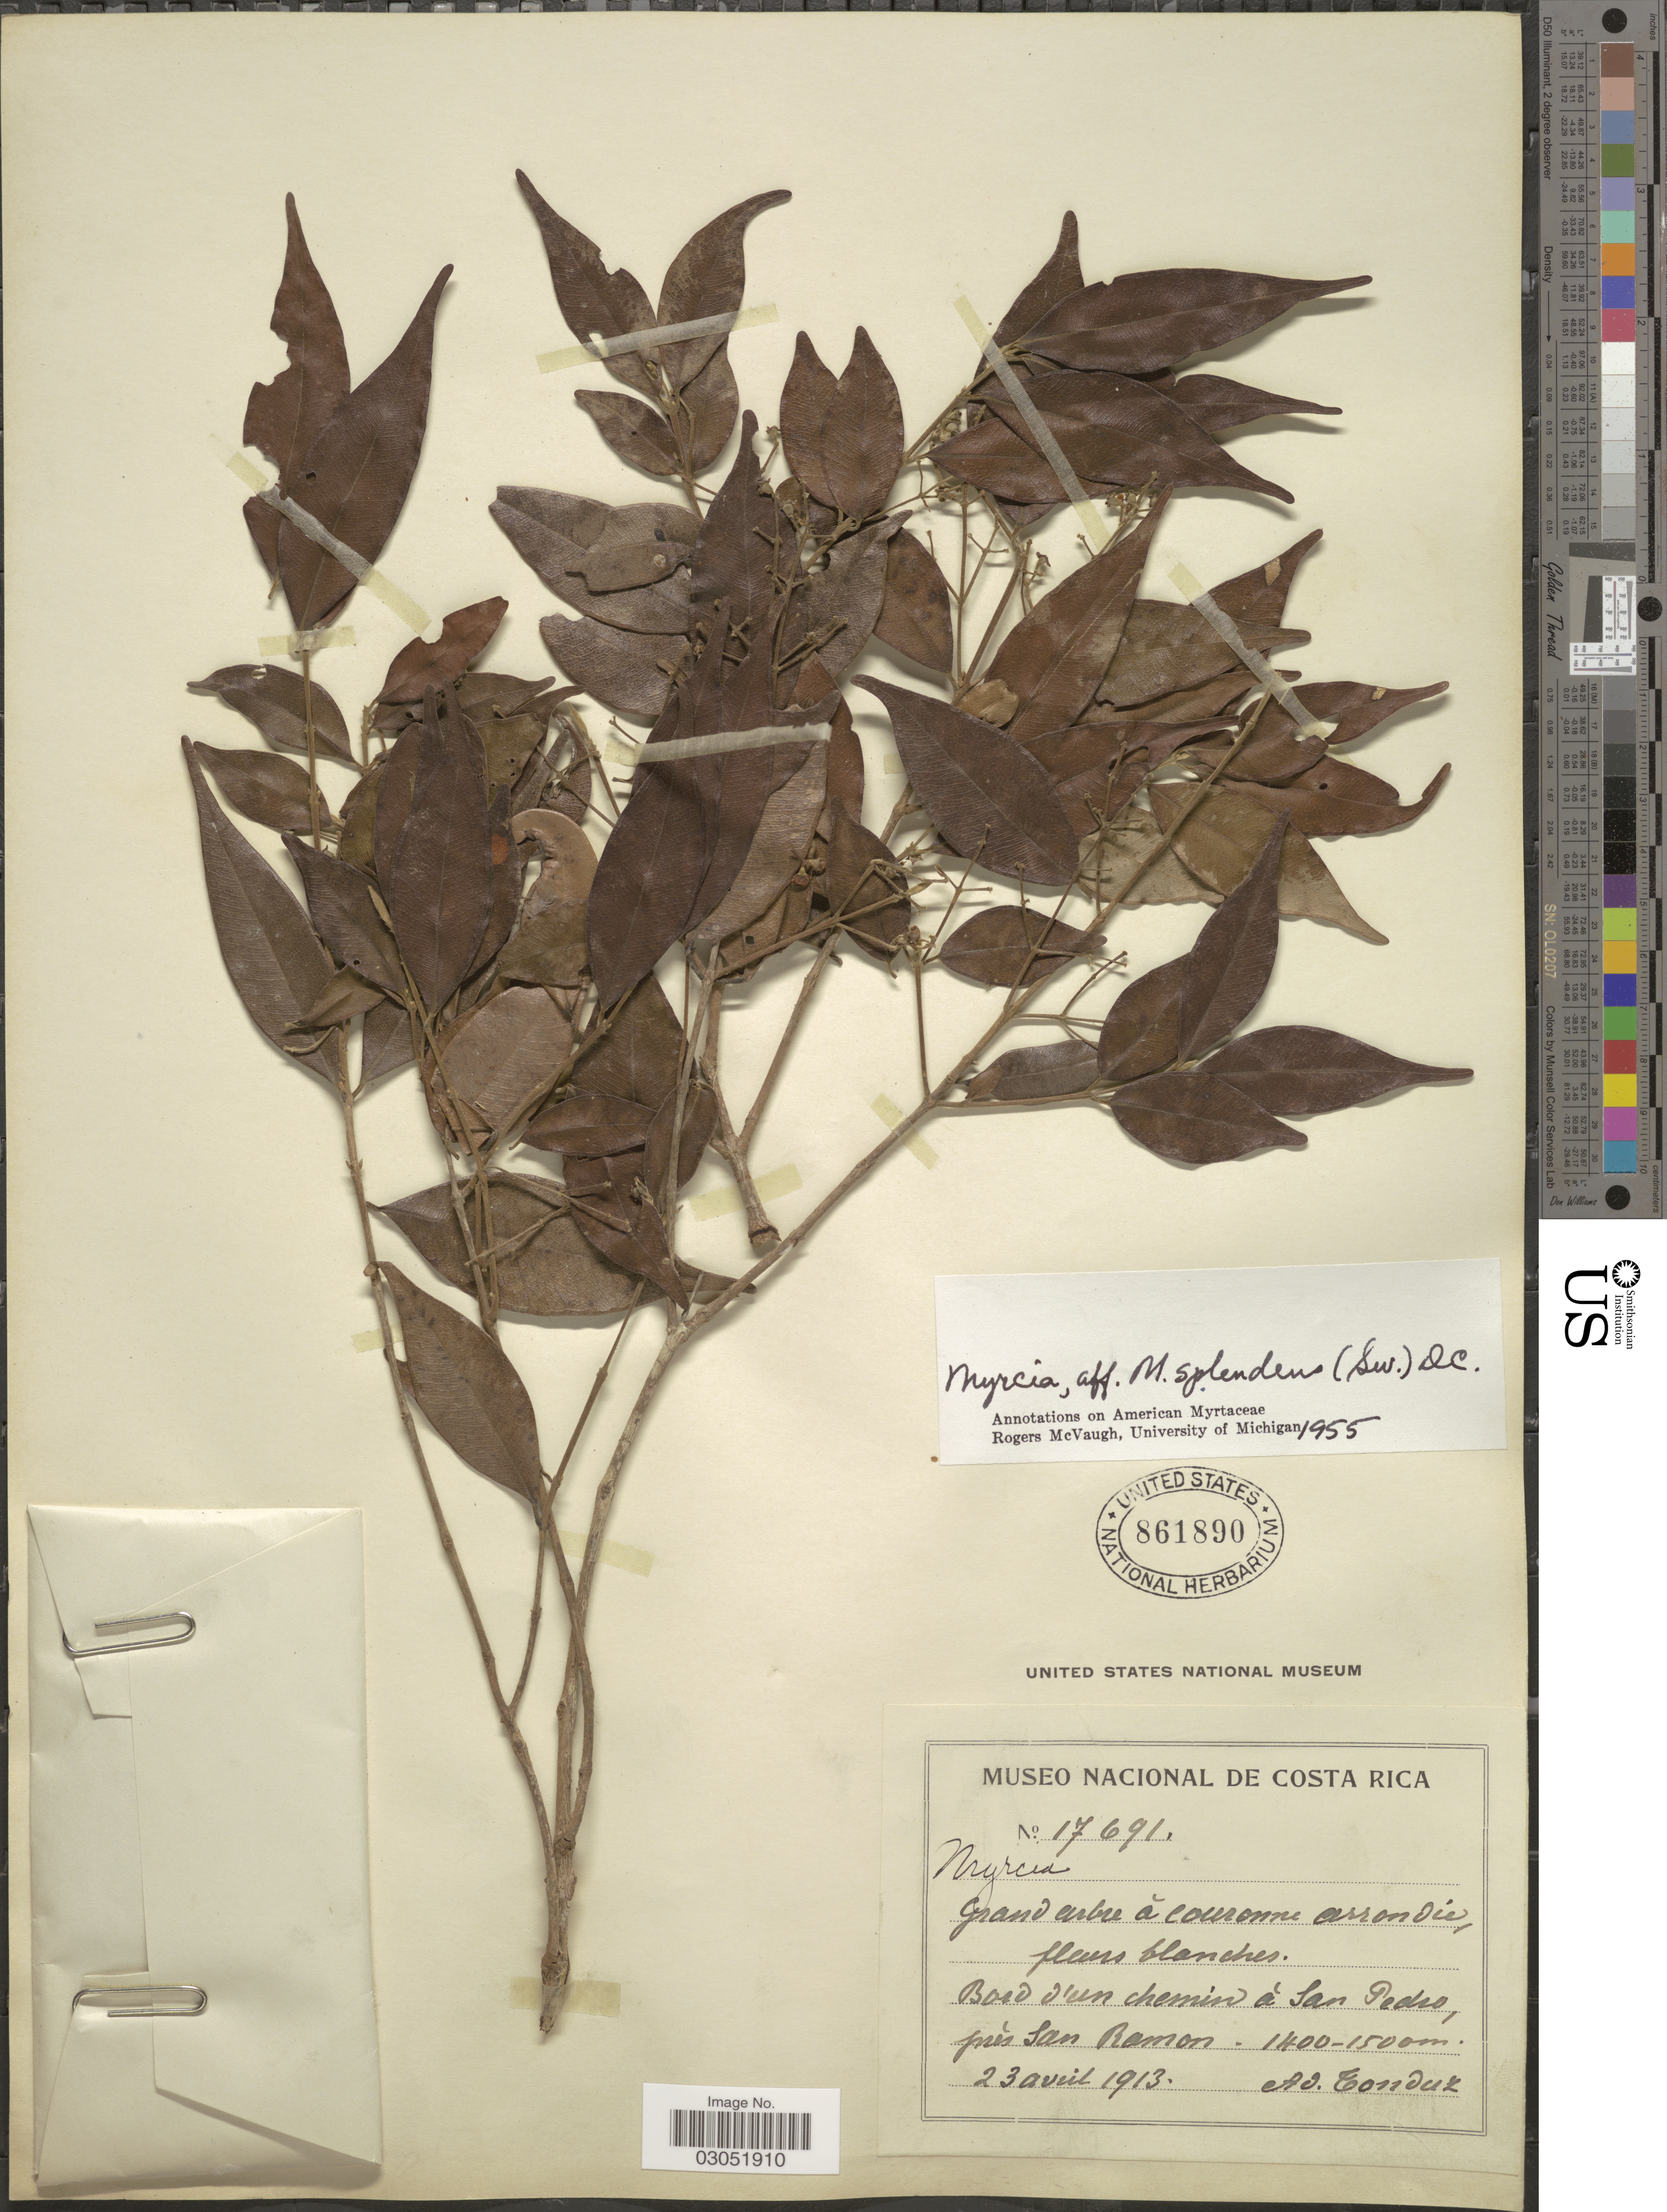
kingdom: Plantae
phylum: Tracheophyta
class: Magnoliopsida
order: Myrtales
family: Myrtaceae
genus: Myrcia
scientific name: Myrcia splendens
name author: (Sw.) DC.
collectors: A. Tonduz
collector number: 17691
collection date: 1913-04-23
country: Costa Rica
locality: Bord d'un chemin á San Pedro, prés San Ramos.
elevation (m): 1400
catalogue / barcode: US 861890